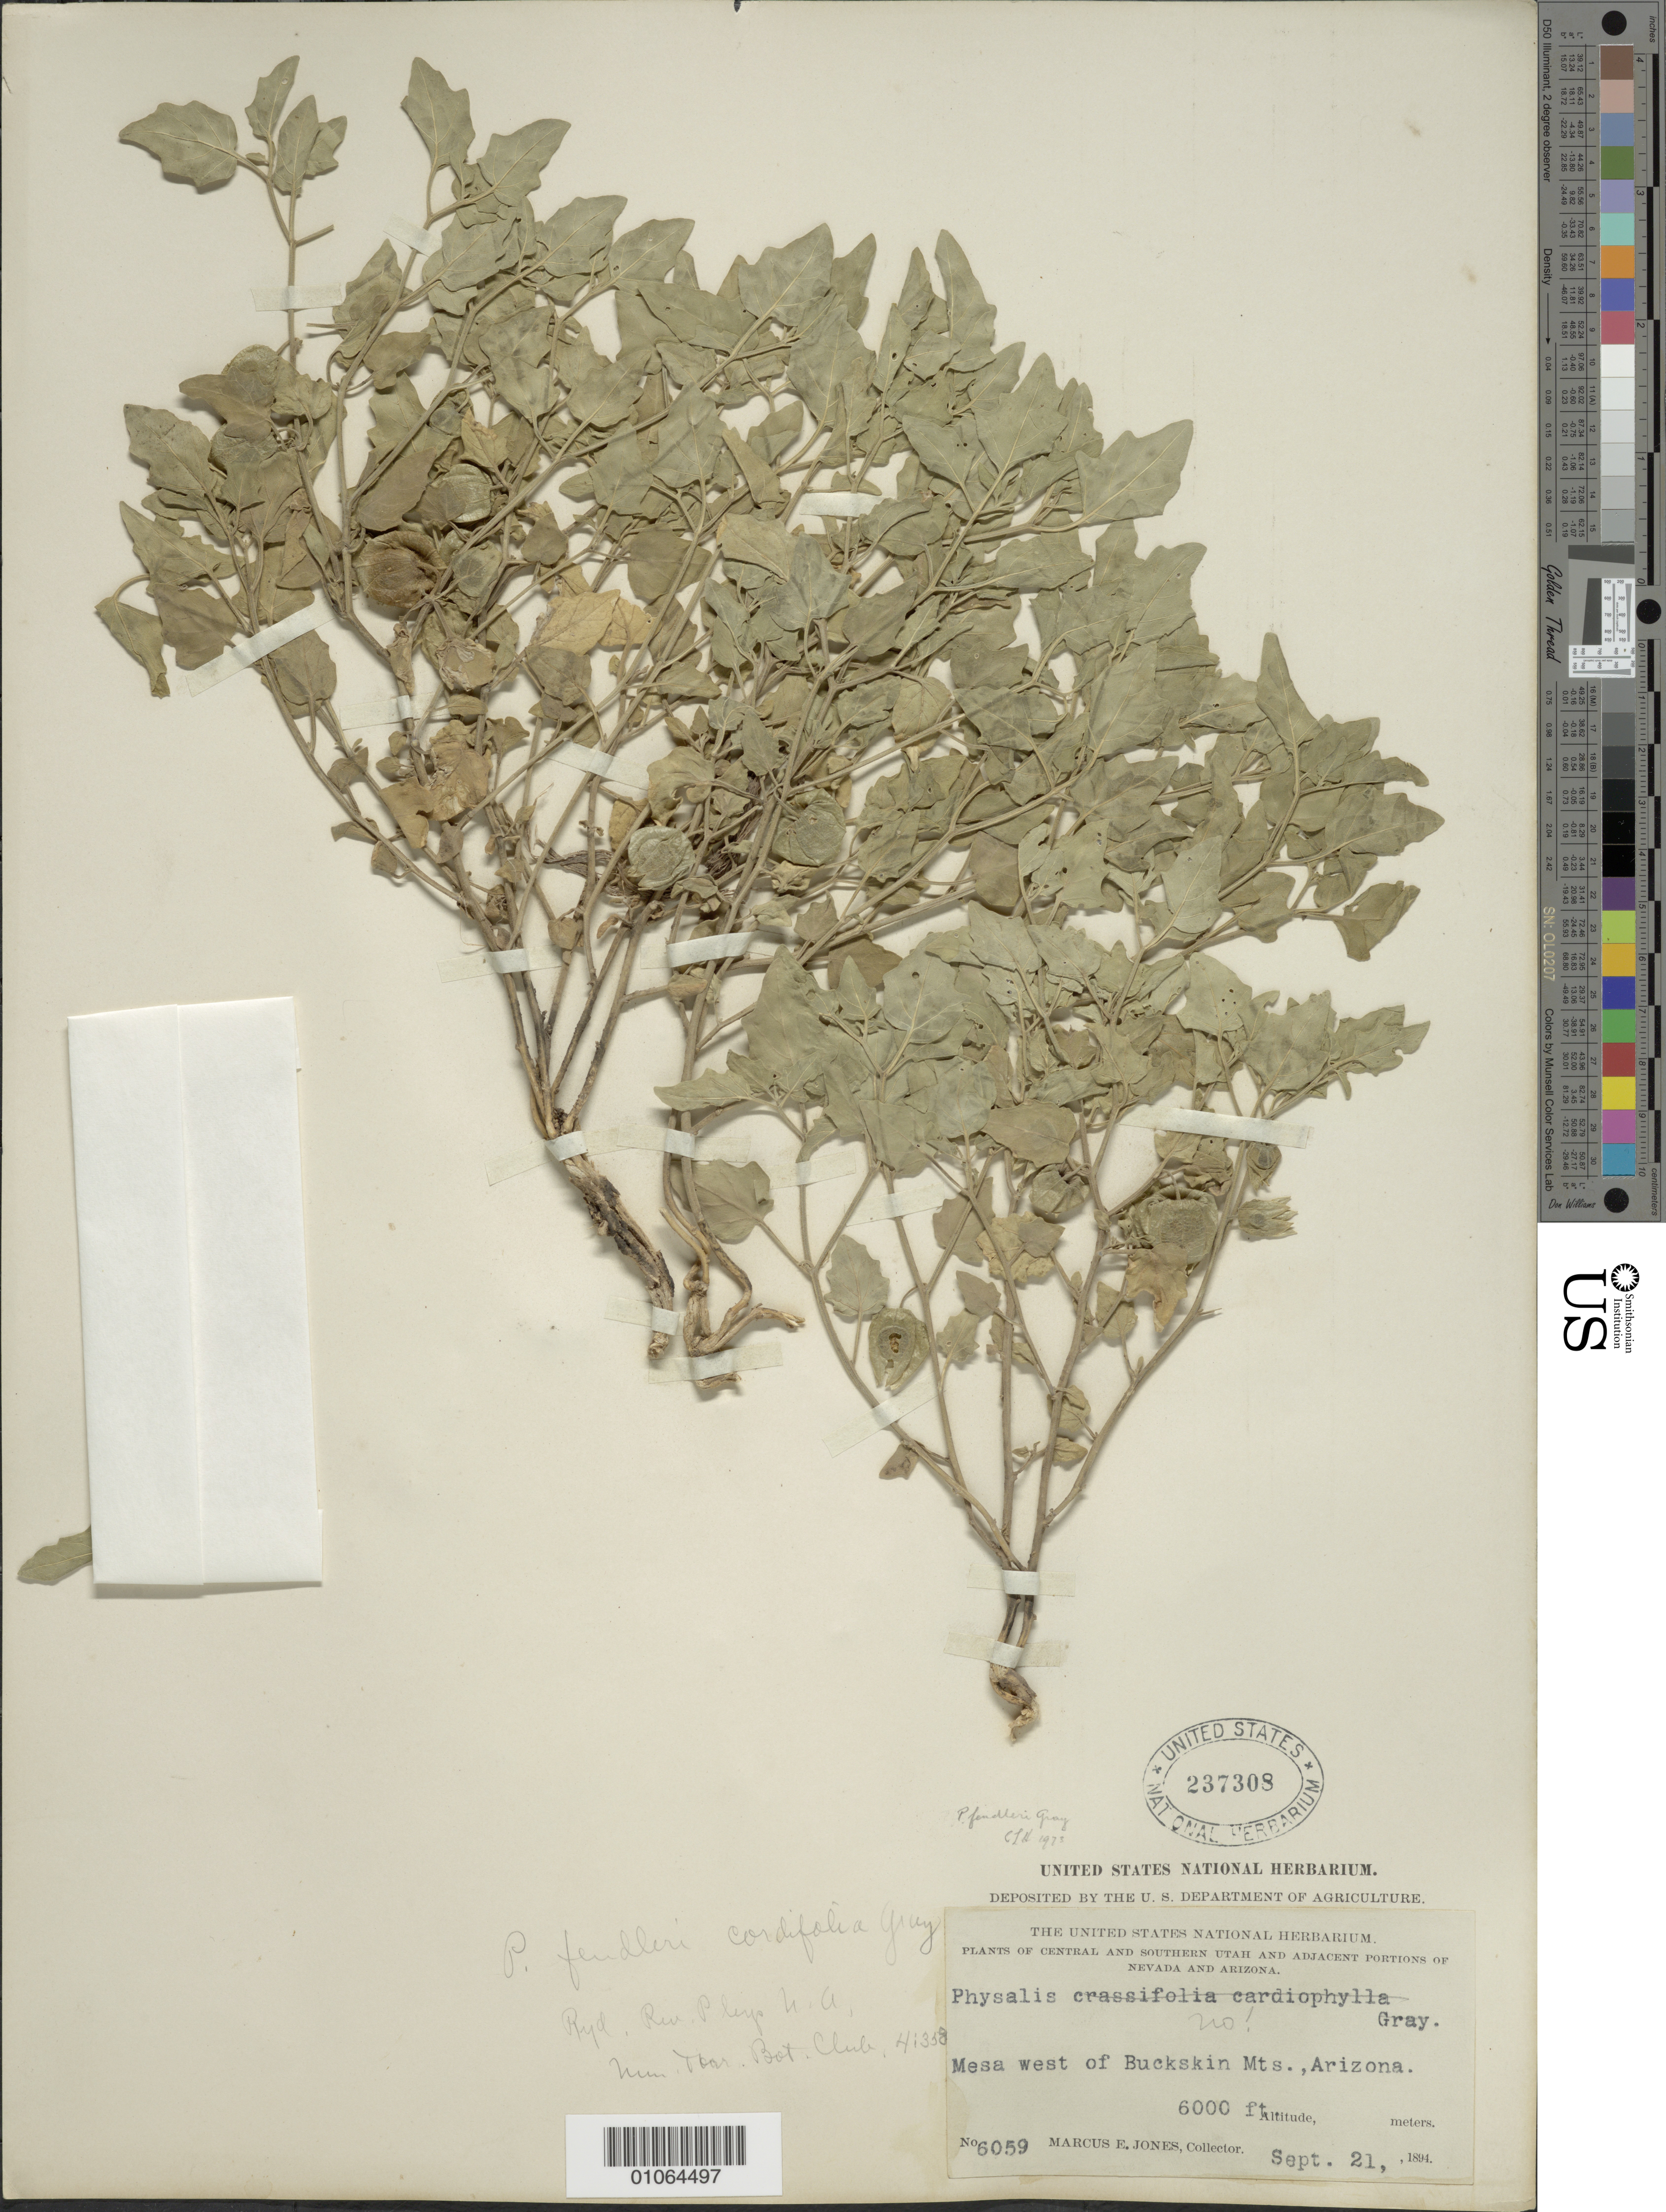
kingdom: Plantae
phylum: Tracheophyta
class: Magnoliopsida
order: Solanales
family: Solanaceae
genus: Physalis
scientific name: Physalis fendleri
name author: A. Gray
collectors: M. E. Jones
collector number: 6059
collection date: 1894-09-21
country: United States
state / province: Arizona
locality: Mesa west of Buckskin Mts.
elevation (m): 1829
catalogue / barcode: US 237308